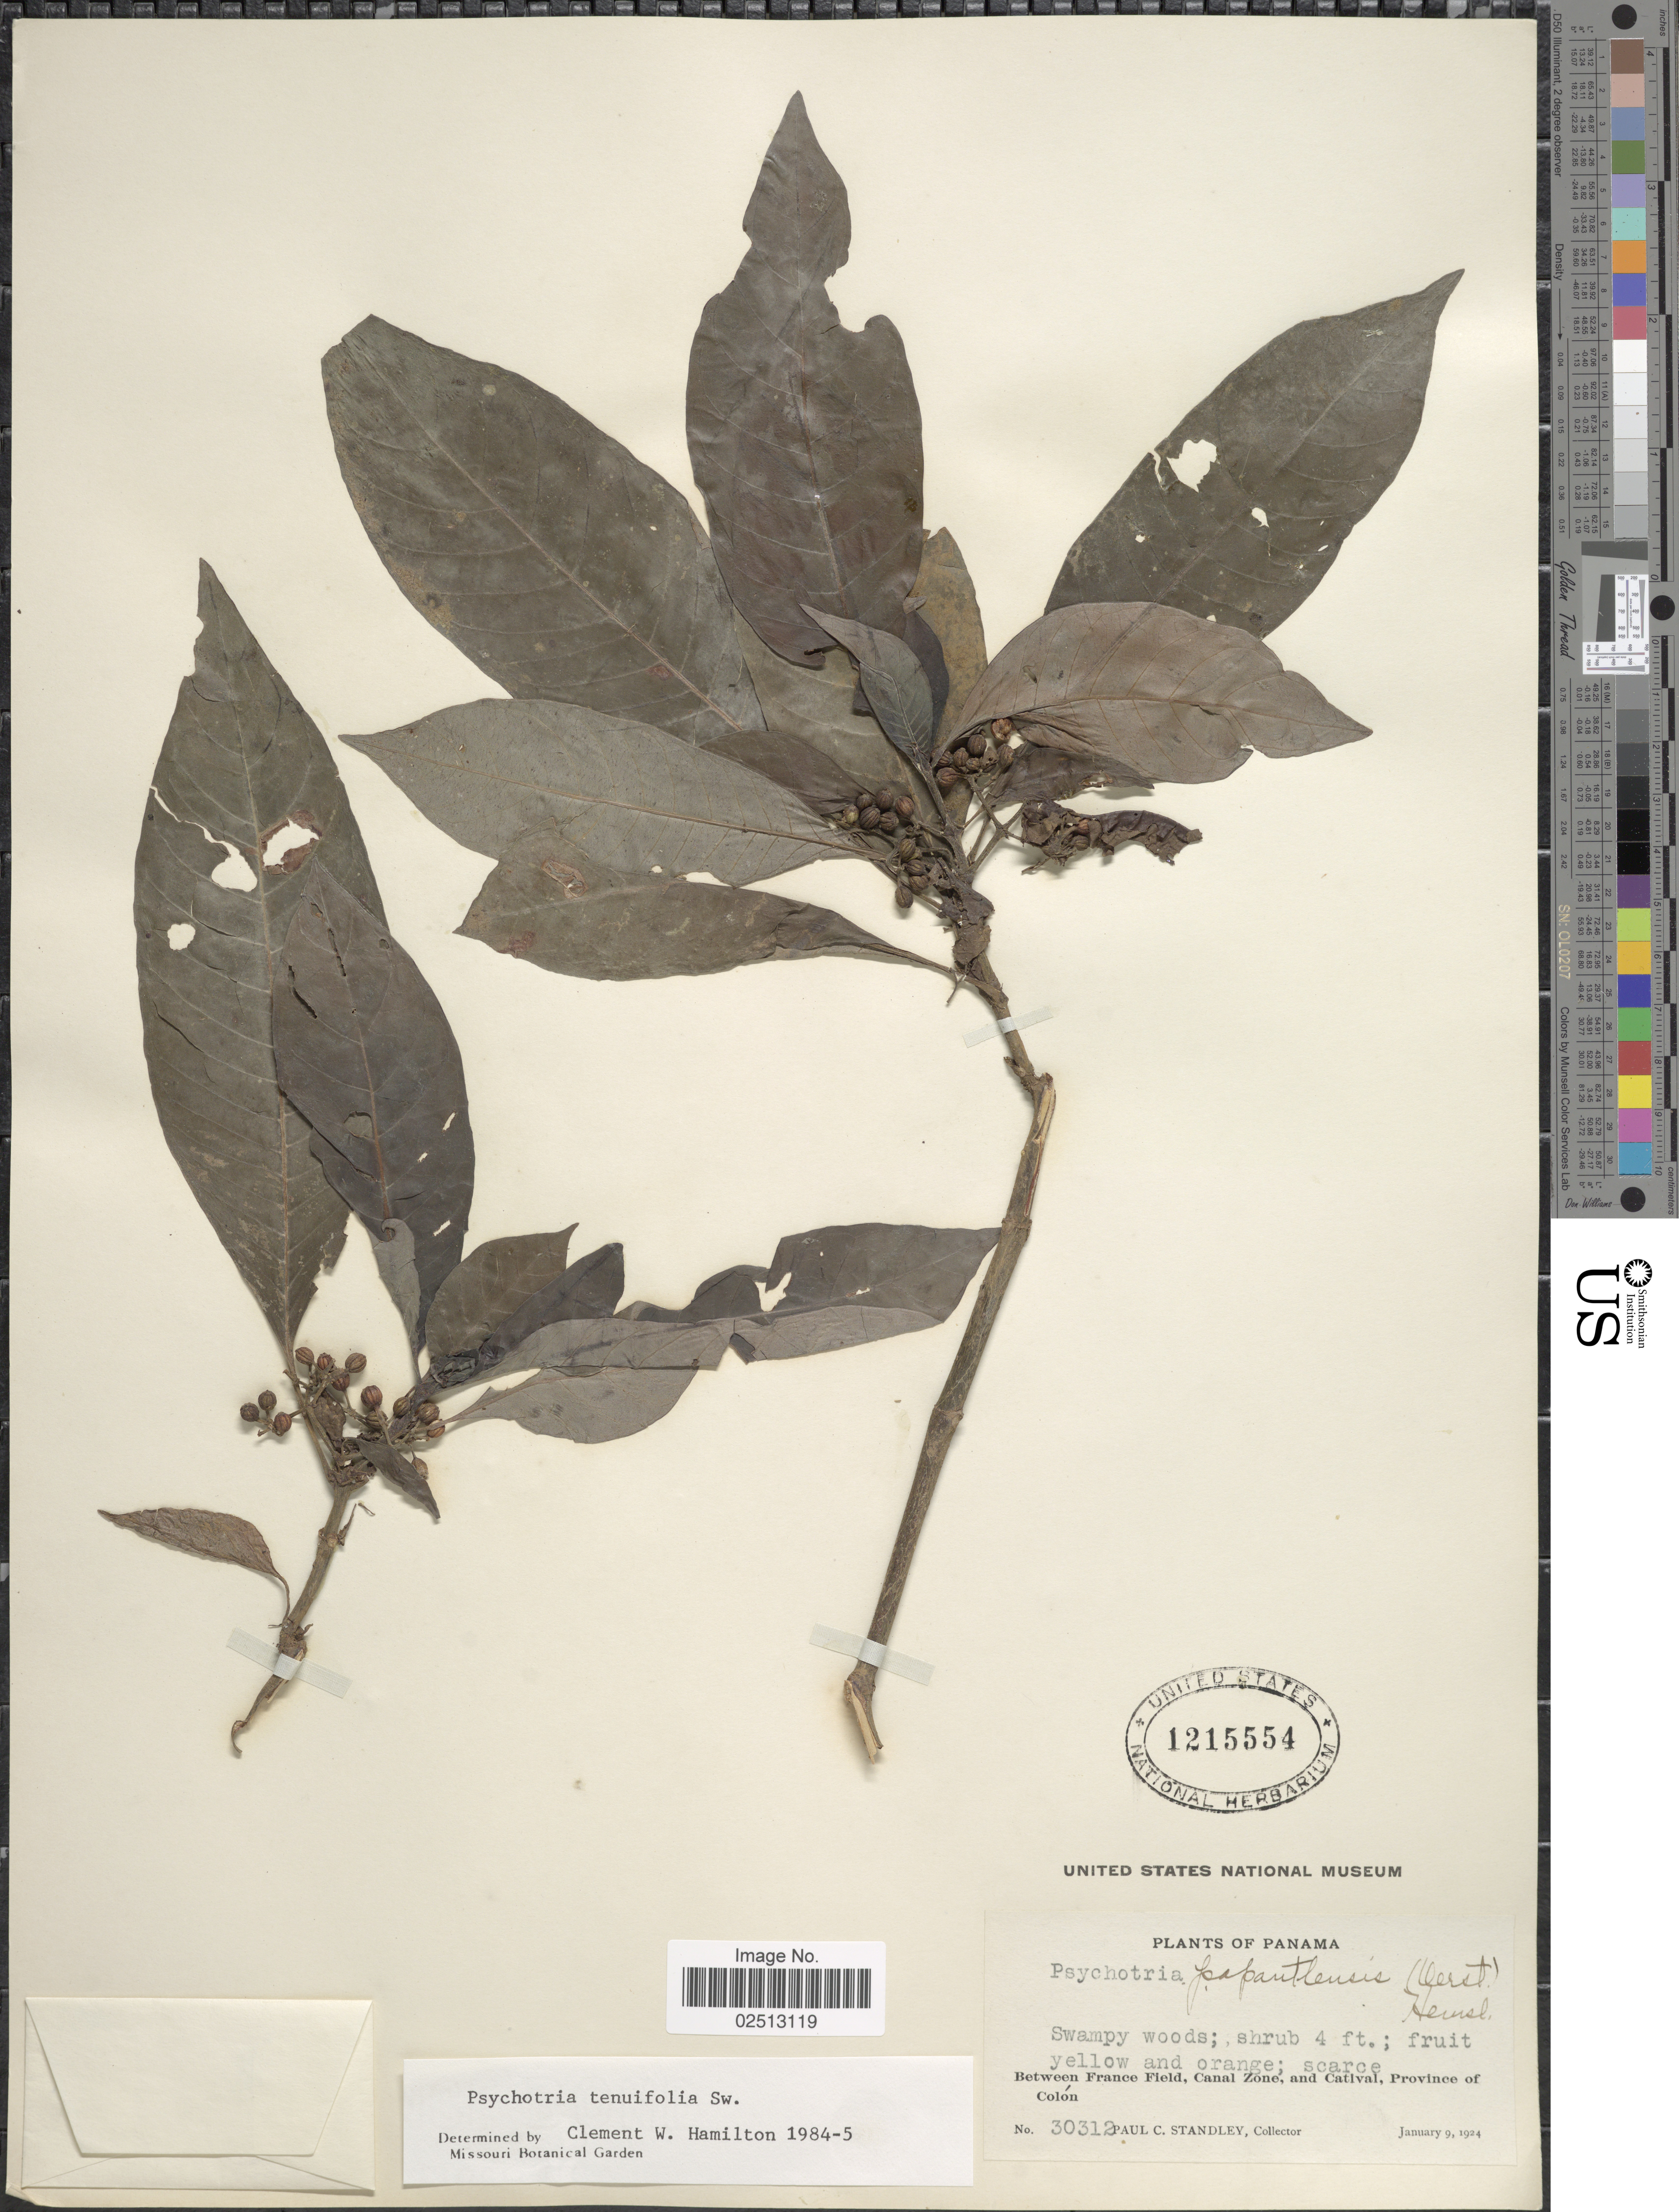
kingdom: Plantae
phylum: Tracheophyta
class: Magnoliopsida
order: Gentianales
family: Rubiaceae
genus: Psychotria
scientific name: Psychotria tenuifolia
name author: Sw.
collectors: P. C. Standley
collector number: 30312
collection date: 1924-01-09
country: Panama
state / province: Colón / Panamá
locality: Between France Field, Canal Zone, and Catival, Province of Colon.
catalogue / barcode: US 1215554